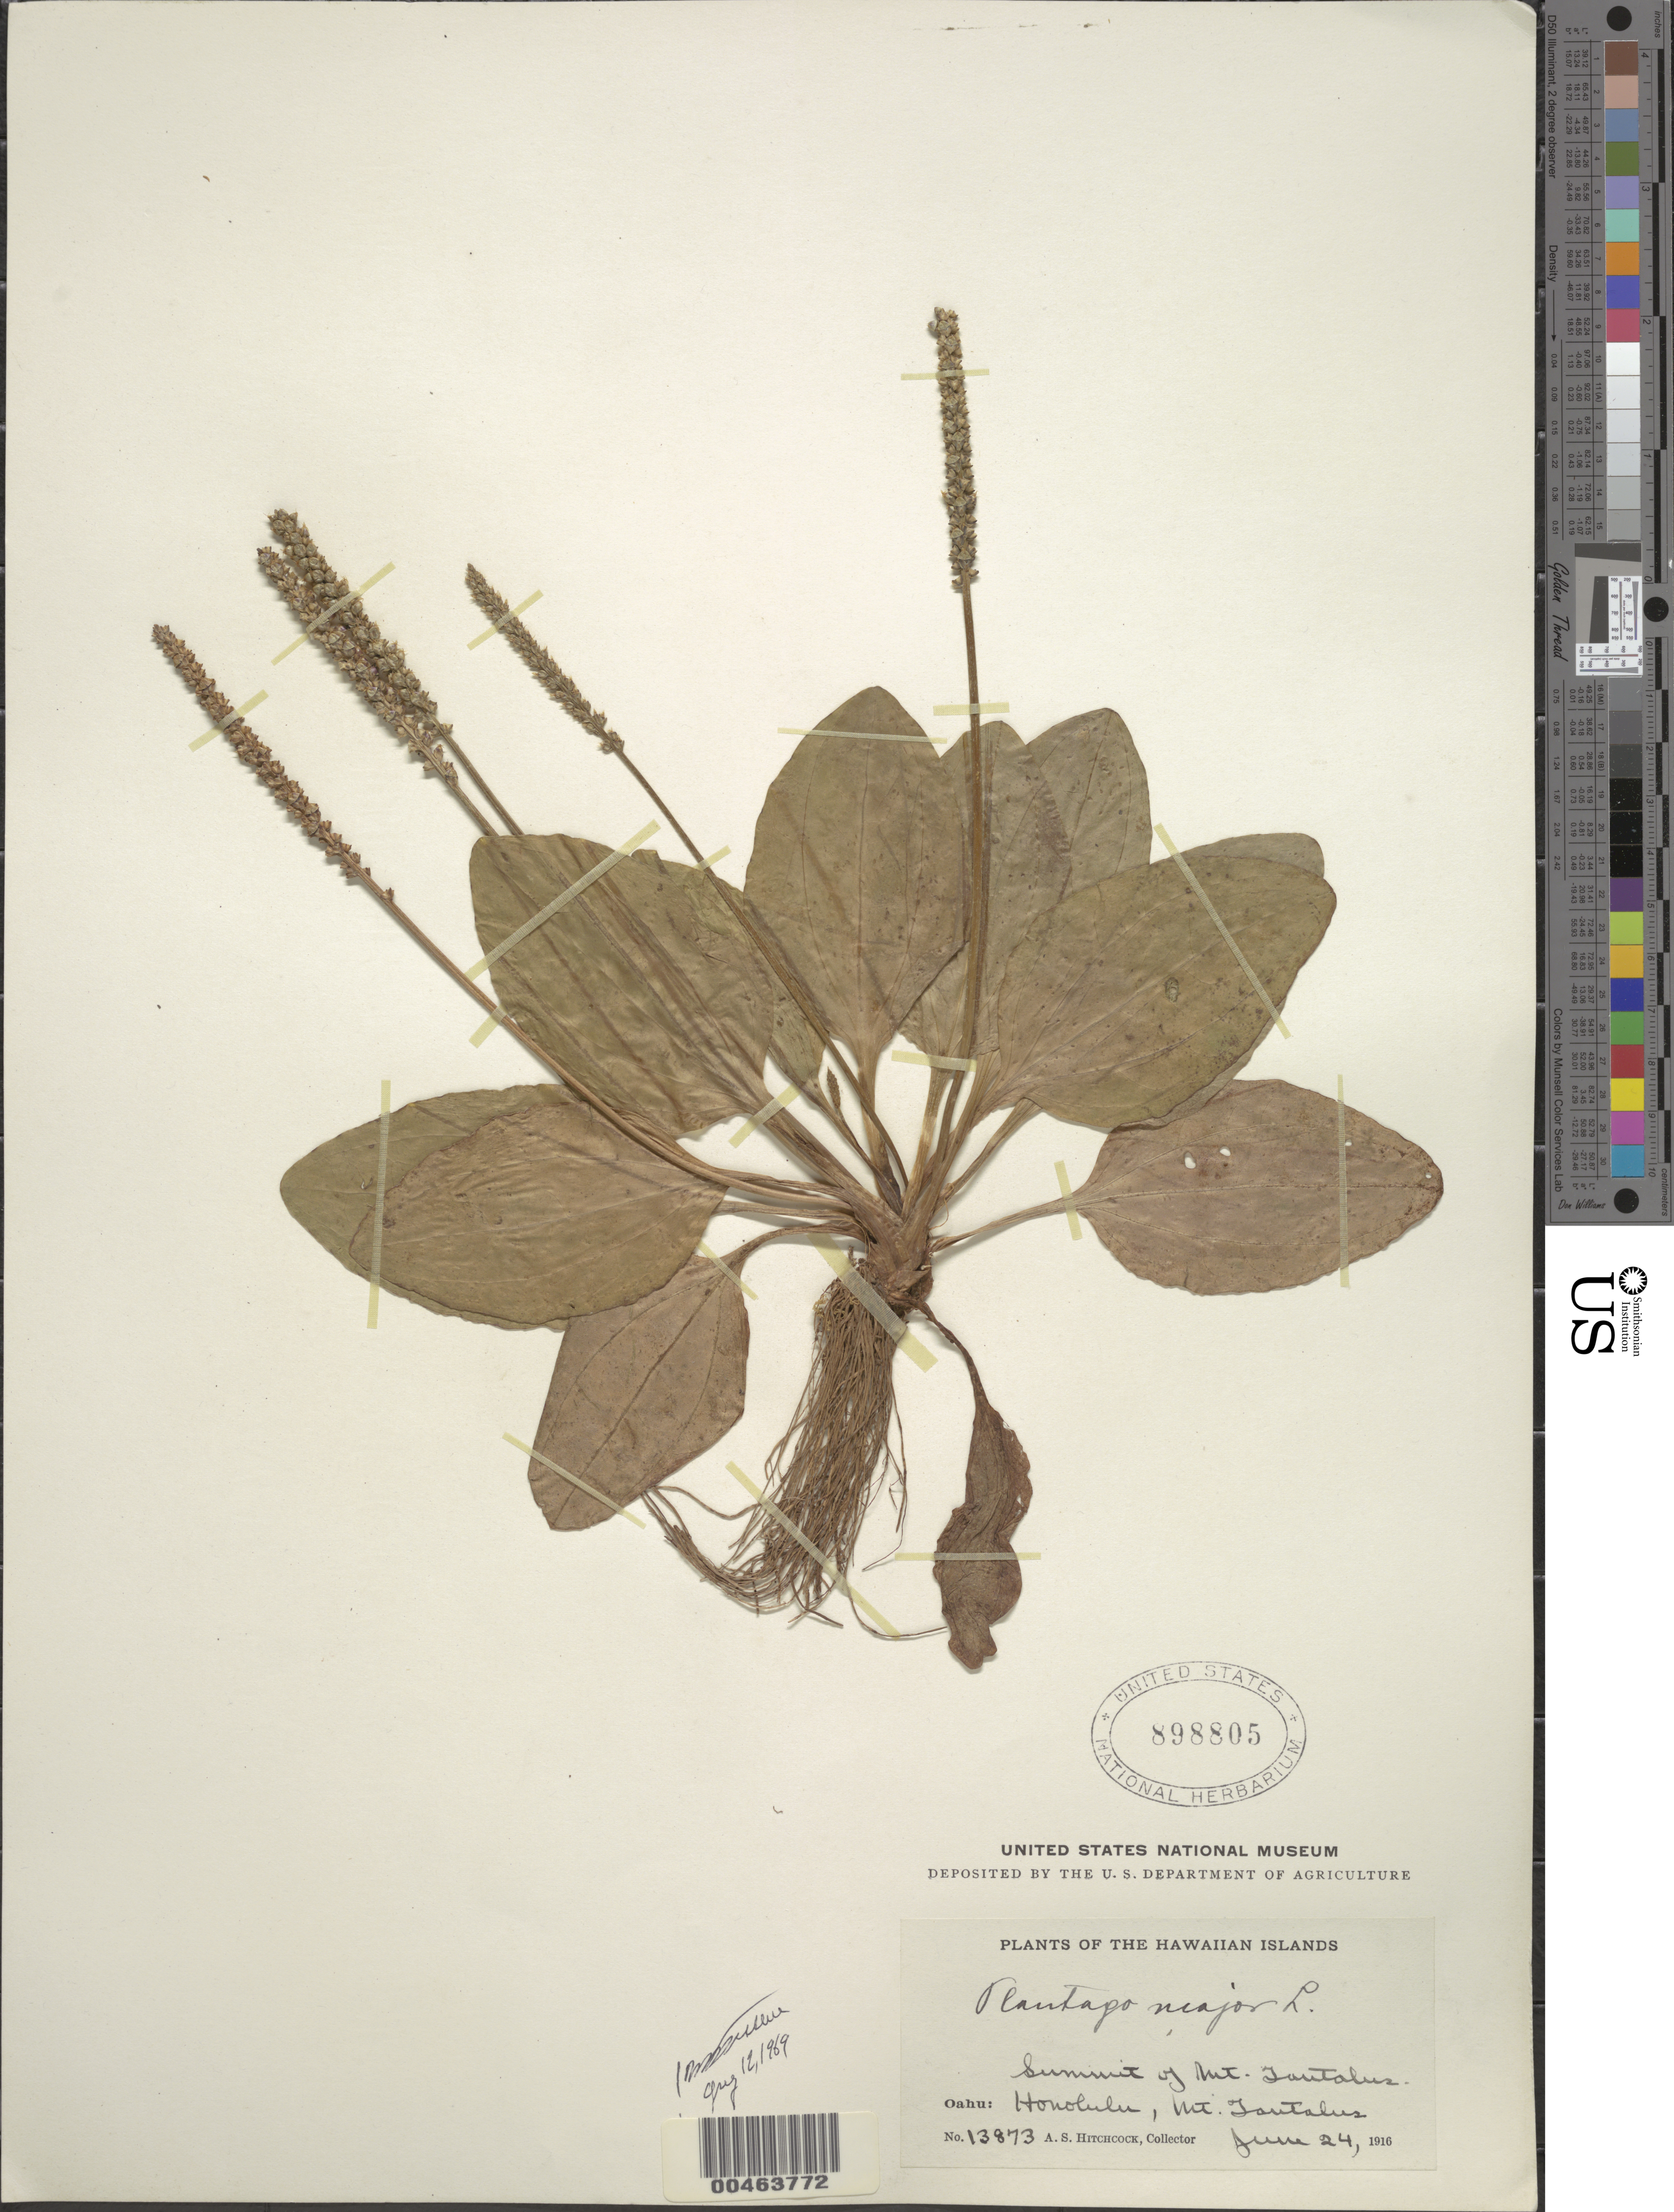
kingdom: Plantae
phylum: Tracheophyta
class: Magnoliopsida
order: Lamiales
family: Plantaginaceae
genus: Plantago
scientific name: Plantago major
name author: L.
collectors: A. S. Hitchcock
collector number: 13873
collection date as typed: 24 Jun 1916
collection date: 1916-06-24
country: United States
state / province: Hawaii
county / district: Honolulu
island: Oahu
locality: Honolulu, summit of Mt. Tantalus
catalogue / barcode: US 898805